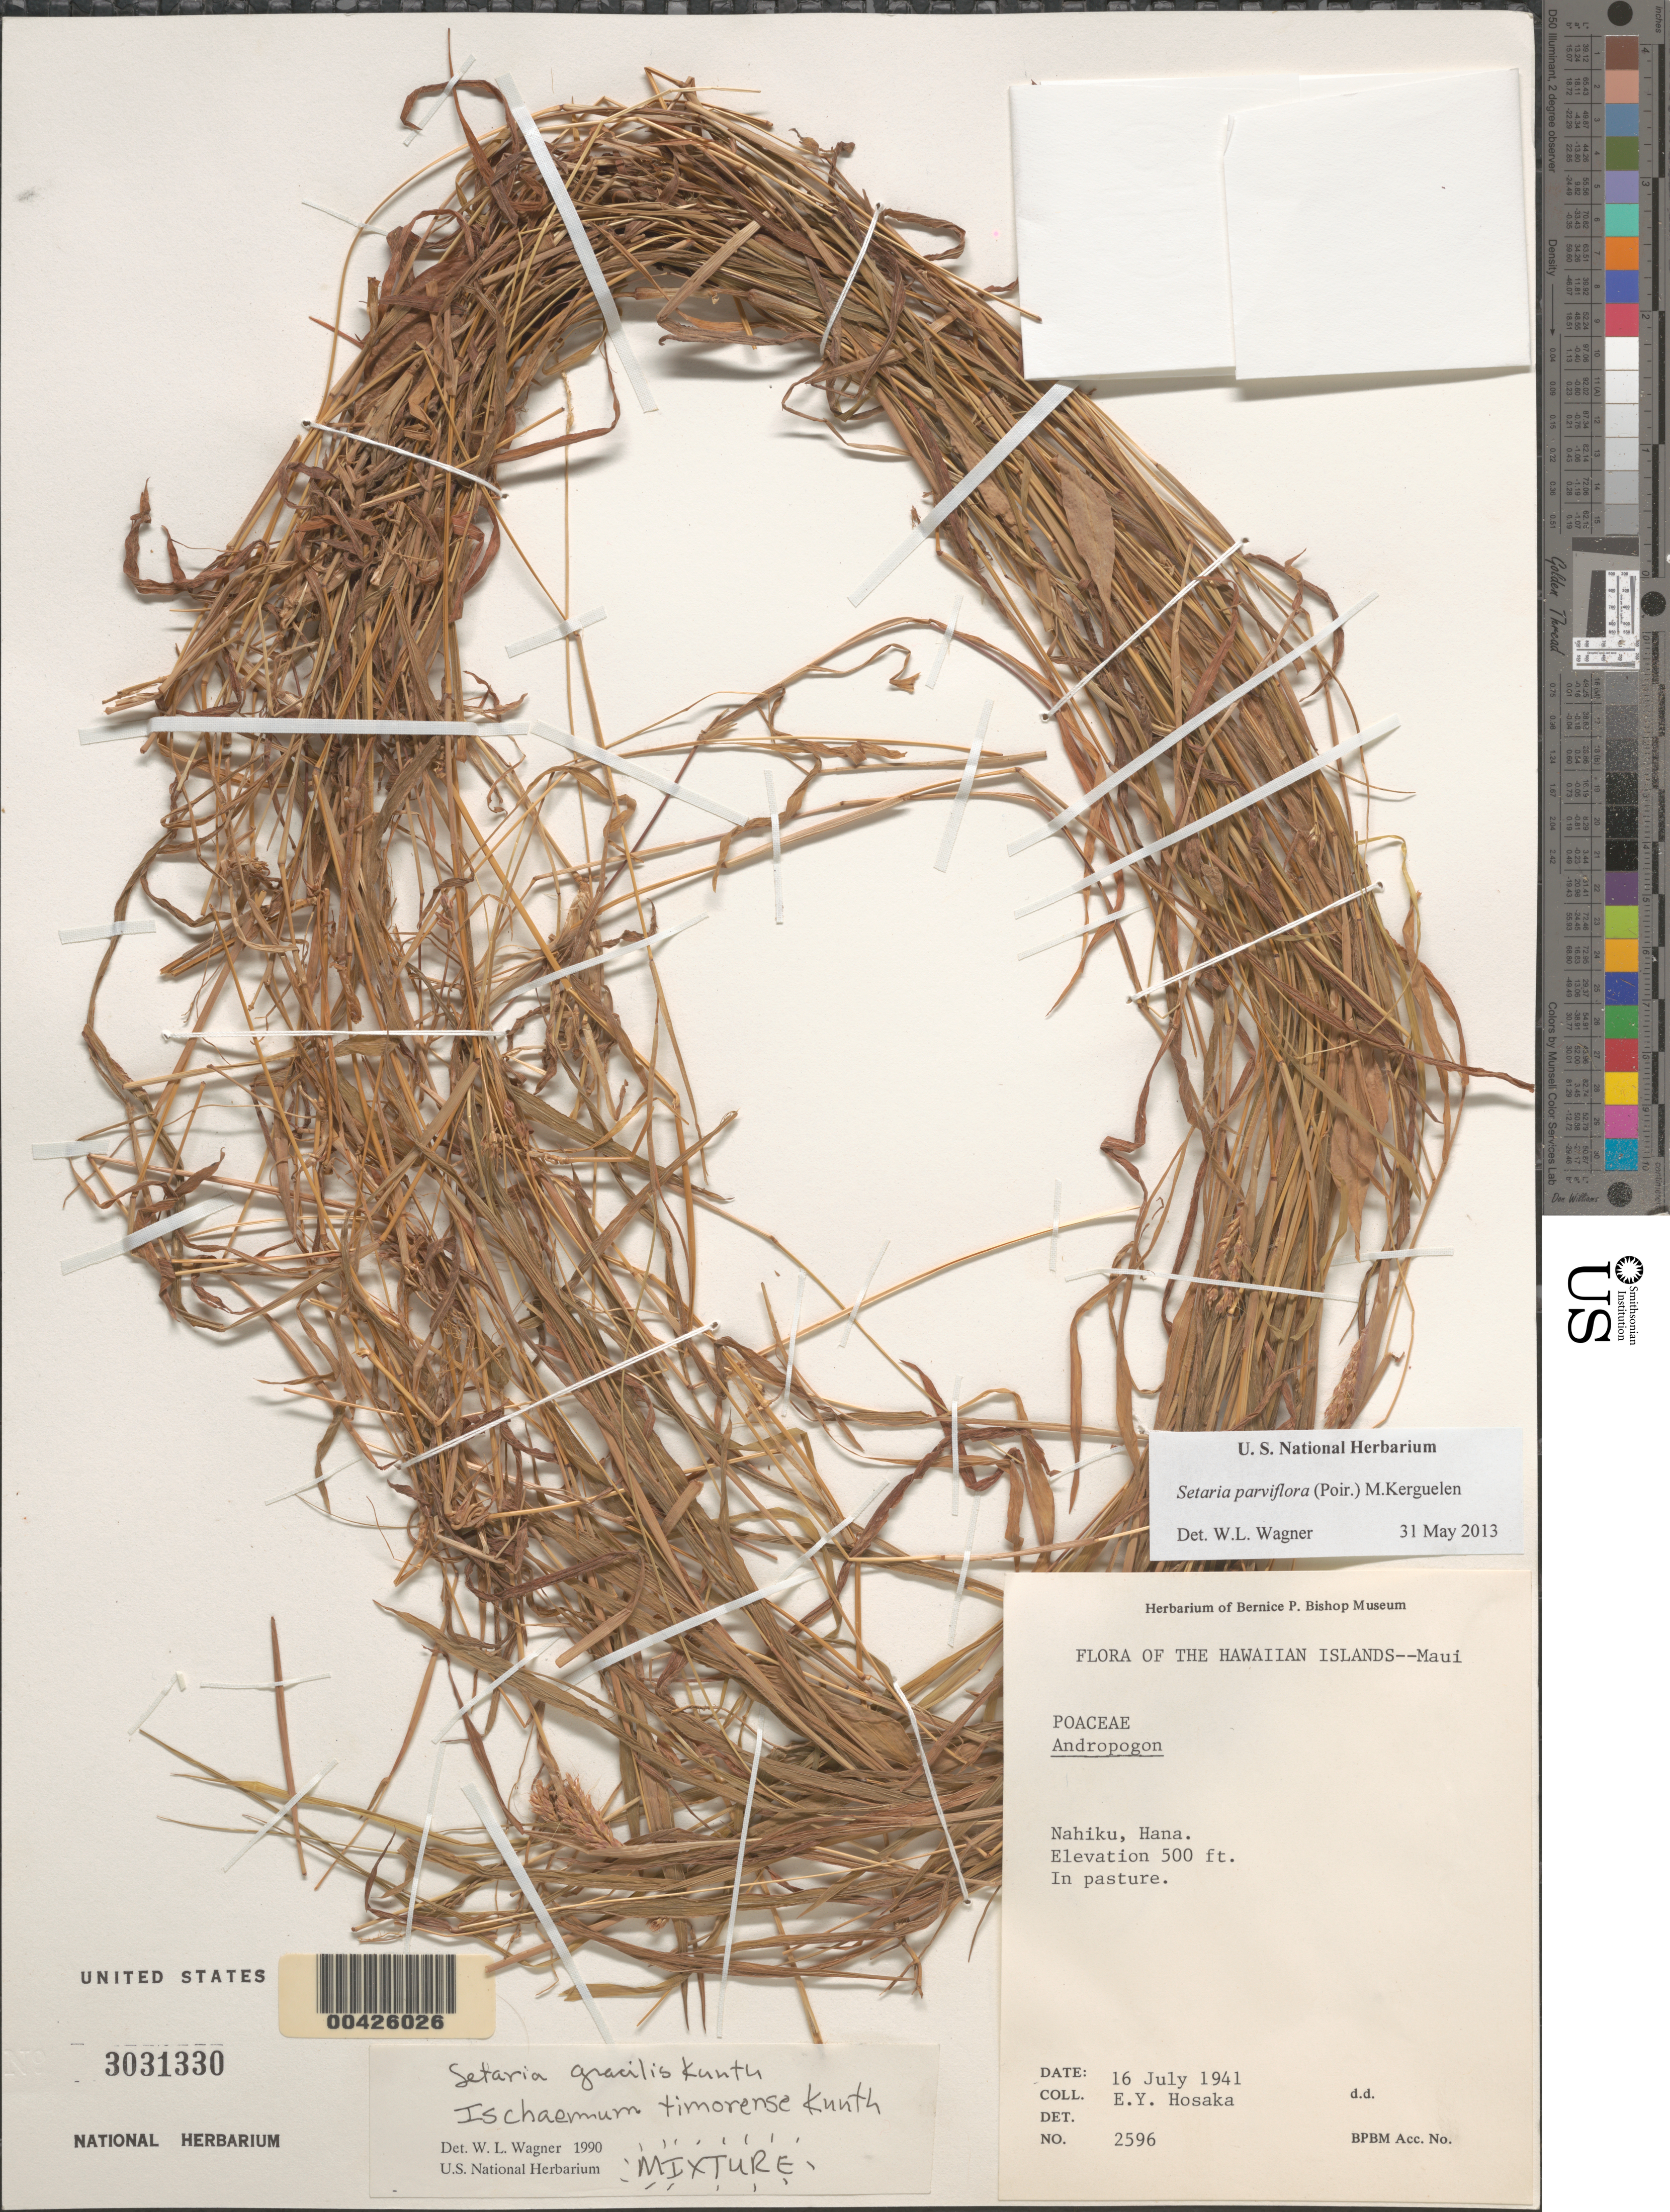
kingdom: Plantae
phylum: Tracheophyta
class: Liliopsida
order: Poales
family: Poaceae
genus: Setaria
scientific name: Setaria parviflora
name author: (Poir.) Kerguélen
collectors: E. Y. Hosaka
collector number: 2596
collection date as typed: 16 Jul 1941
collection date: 1941-07-16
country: United States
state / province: Hawaii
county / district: Maui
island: Maui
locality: Nahiku, Hana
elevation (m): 152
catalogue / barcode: US 3031330